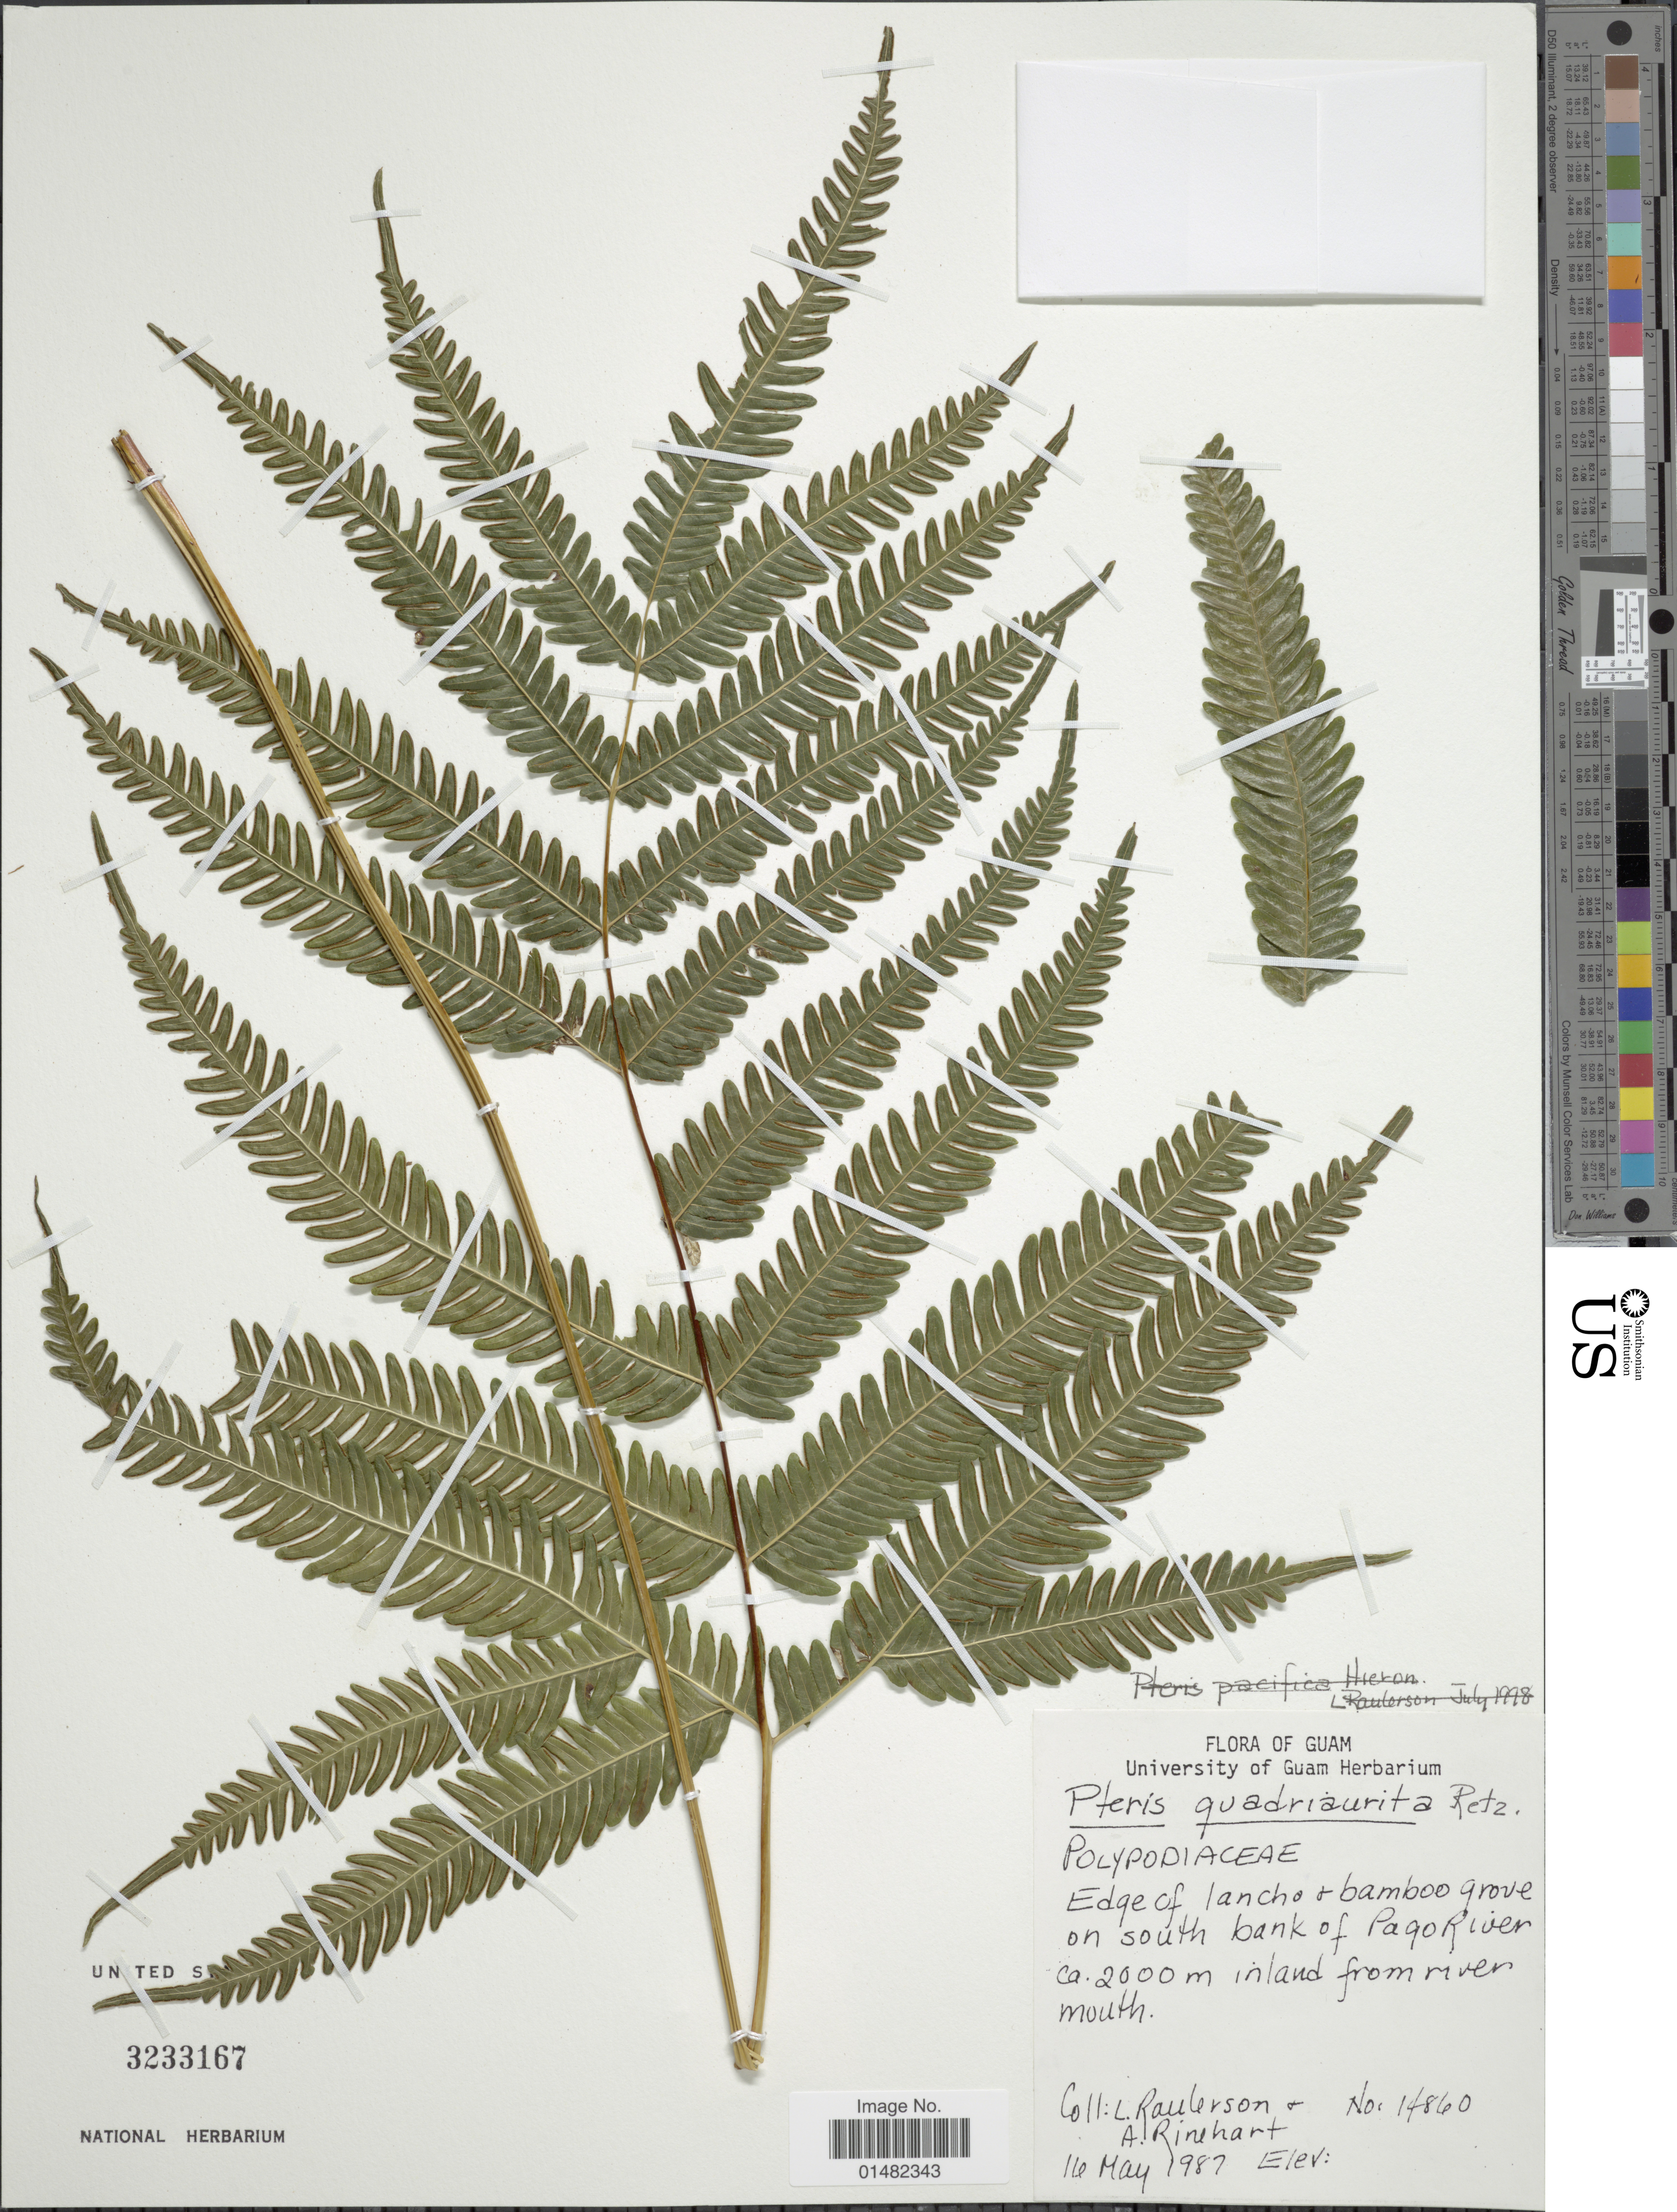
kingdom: Plantae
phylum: Tracheophyta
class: Polypodiopsida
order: Polypodiales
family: Pteridaceae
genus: Pteris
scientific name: Pteris quadriaurita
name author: Retz.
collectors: L. Raulerson & A. Rinehart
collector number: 14860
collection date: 1987-05-11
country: Northern Mariana Islands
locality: Guam, Edge of lancho & bamboo grove on south bank of Pago River, inland from river mouth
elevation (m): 2000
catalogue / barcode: US 3233167